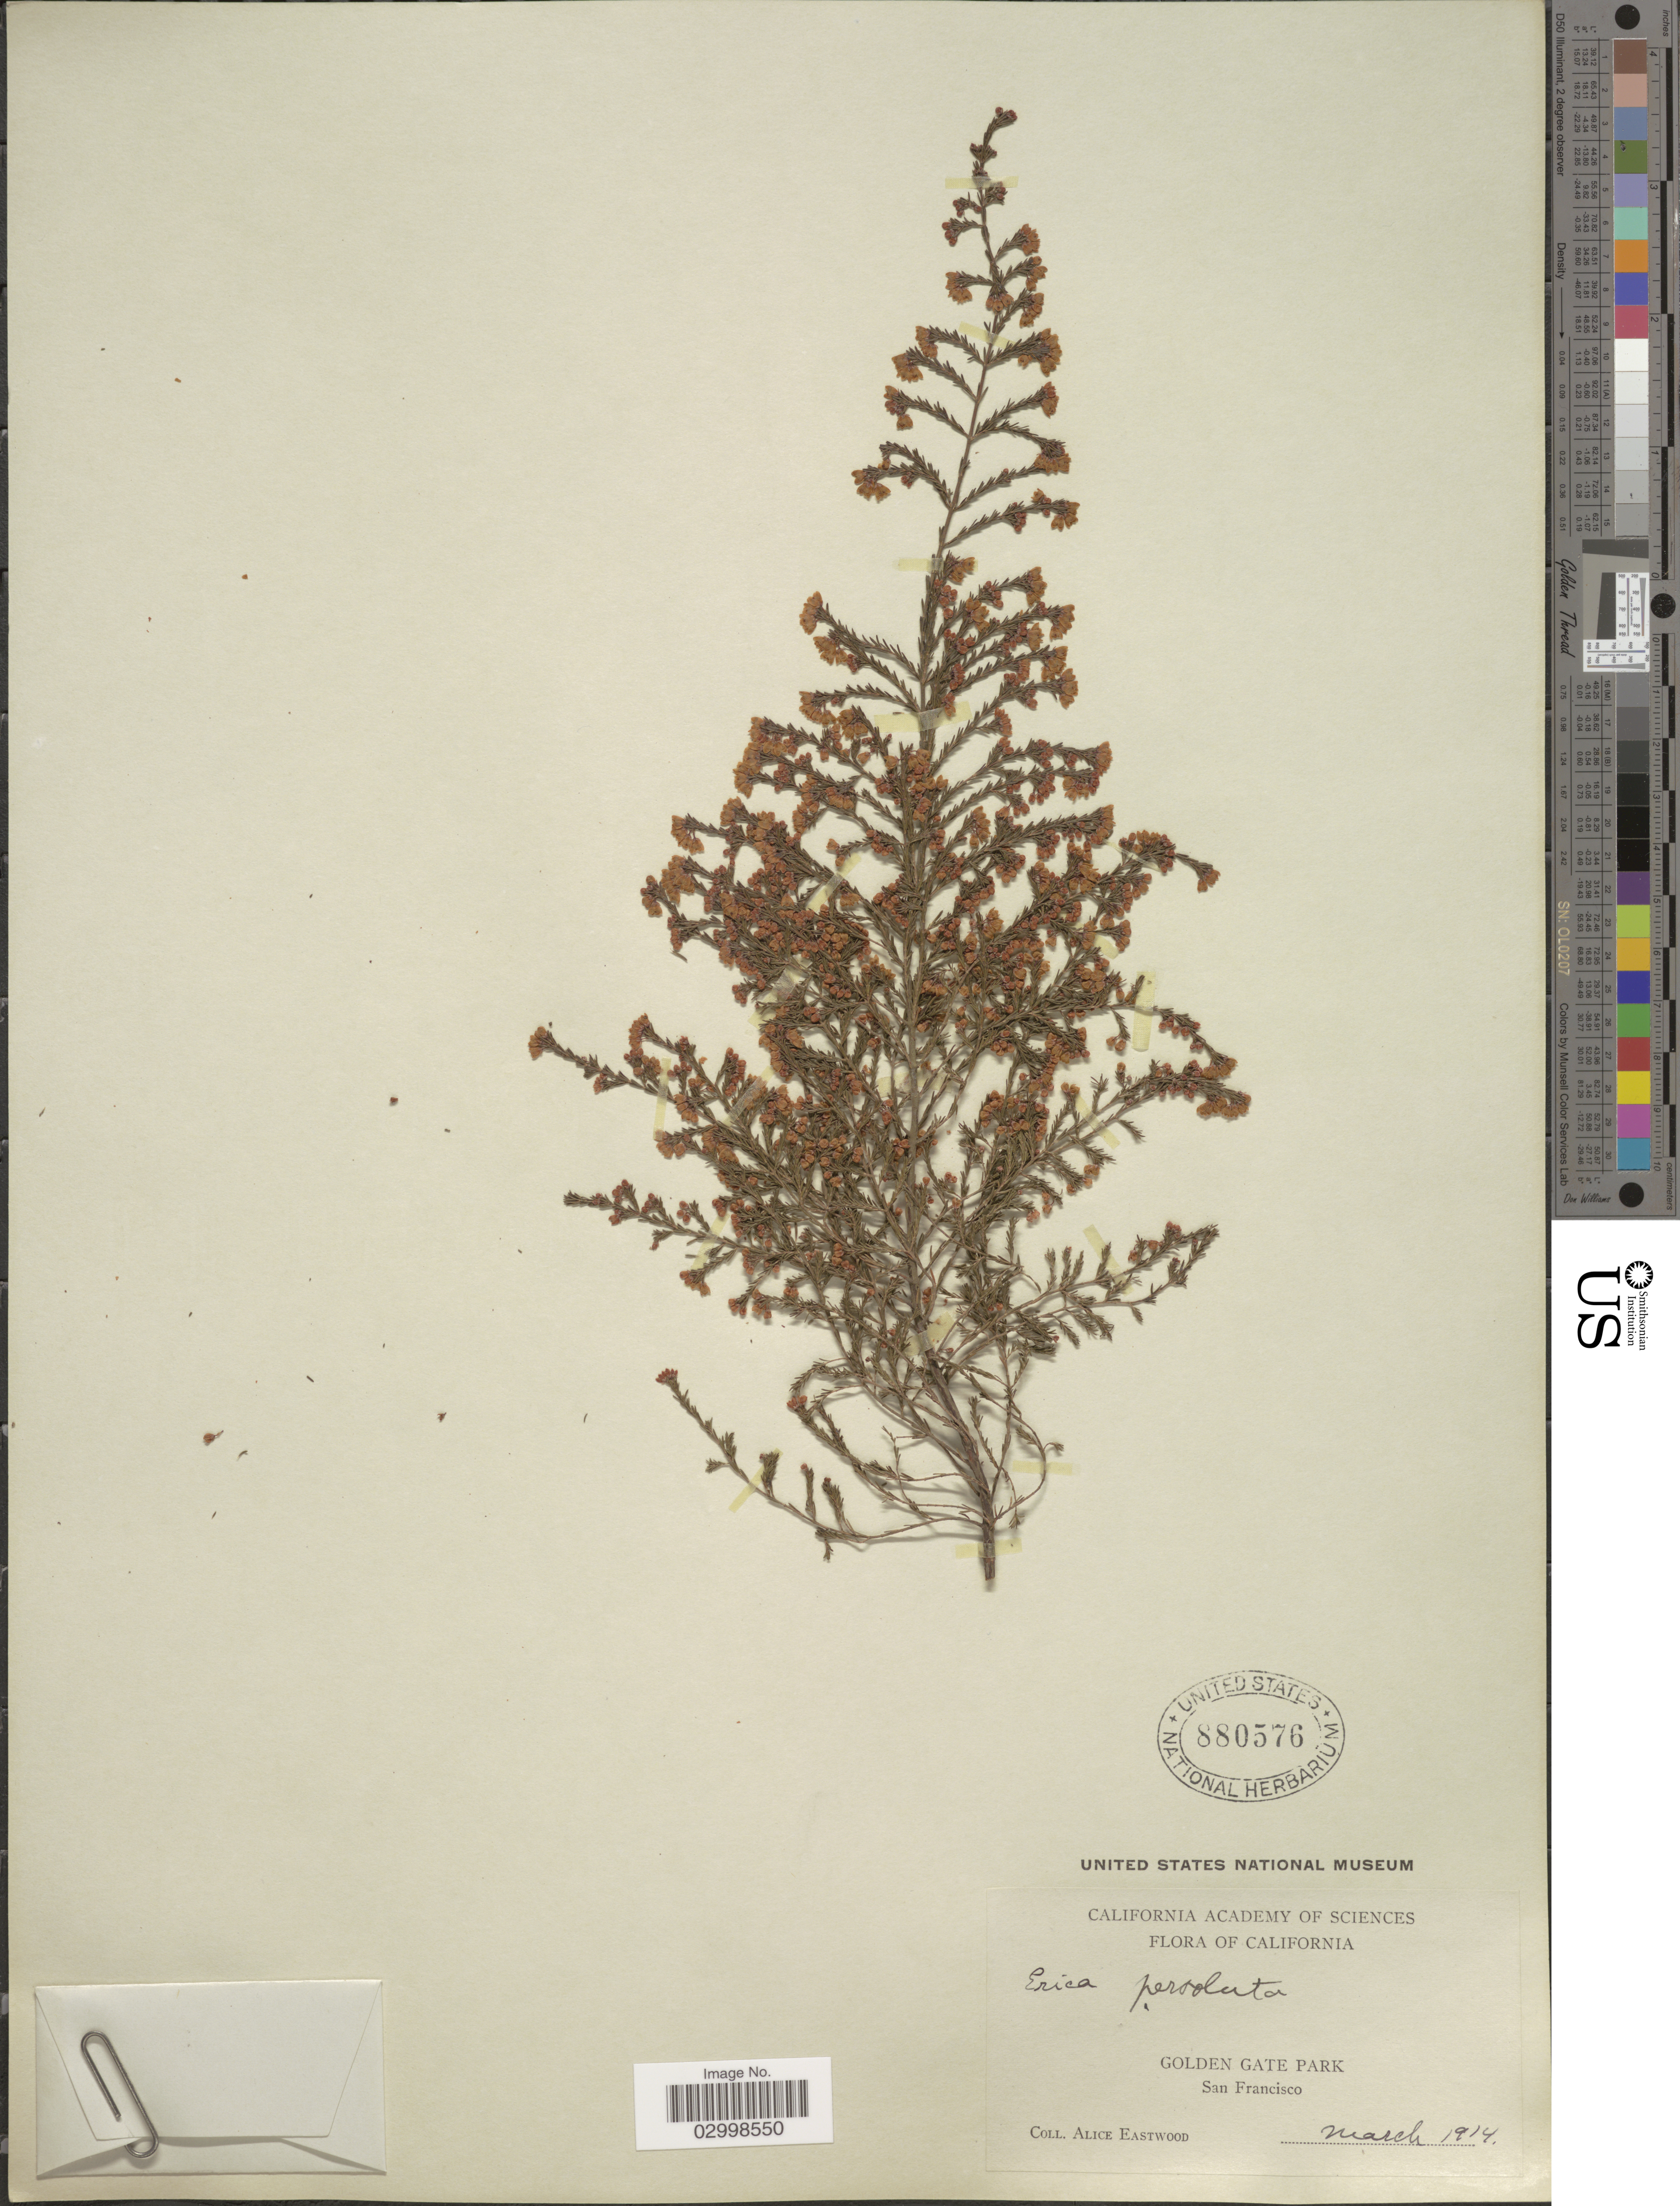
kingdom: Plantae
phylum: Tracheophyta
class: Magnoliopsida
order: Ericales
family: Ericaceae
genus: Erica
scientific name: Erica persoluta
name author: L.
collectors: A. Eastwood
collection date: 1914-03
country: United States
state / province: California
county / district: San Francisco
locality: Golden Gate Park, San Francisco.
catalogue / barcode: US 880576